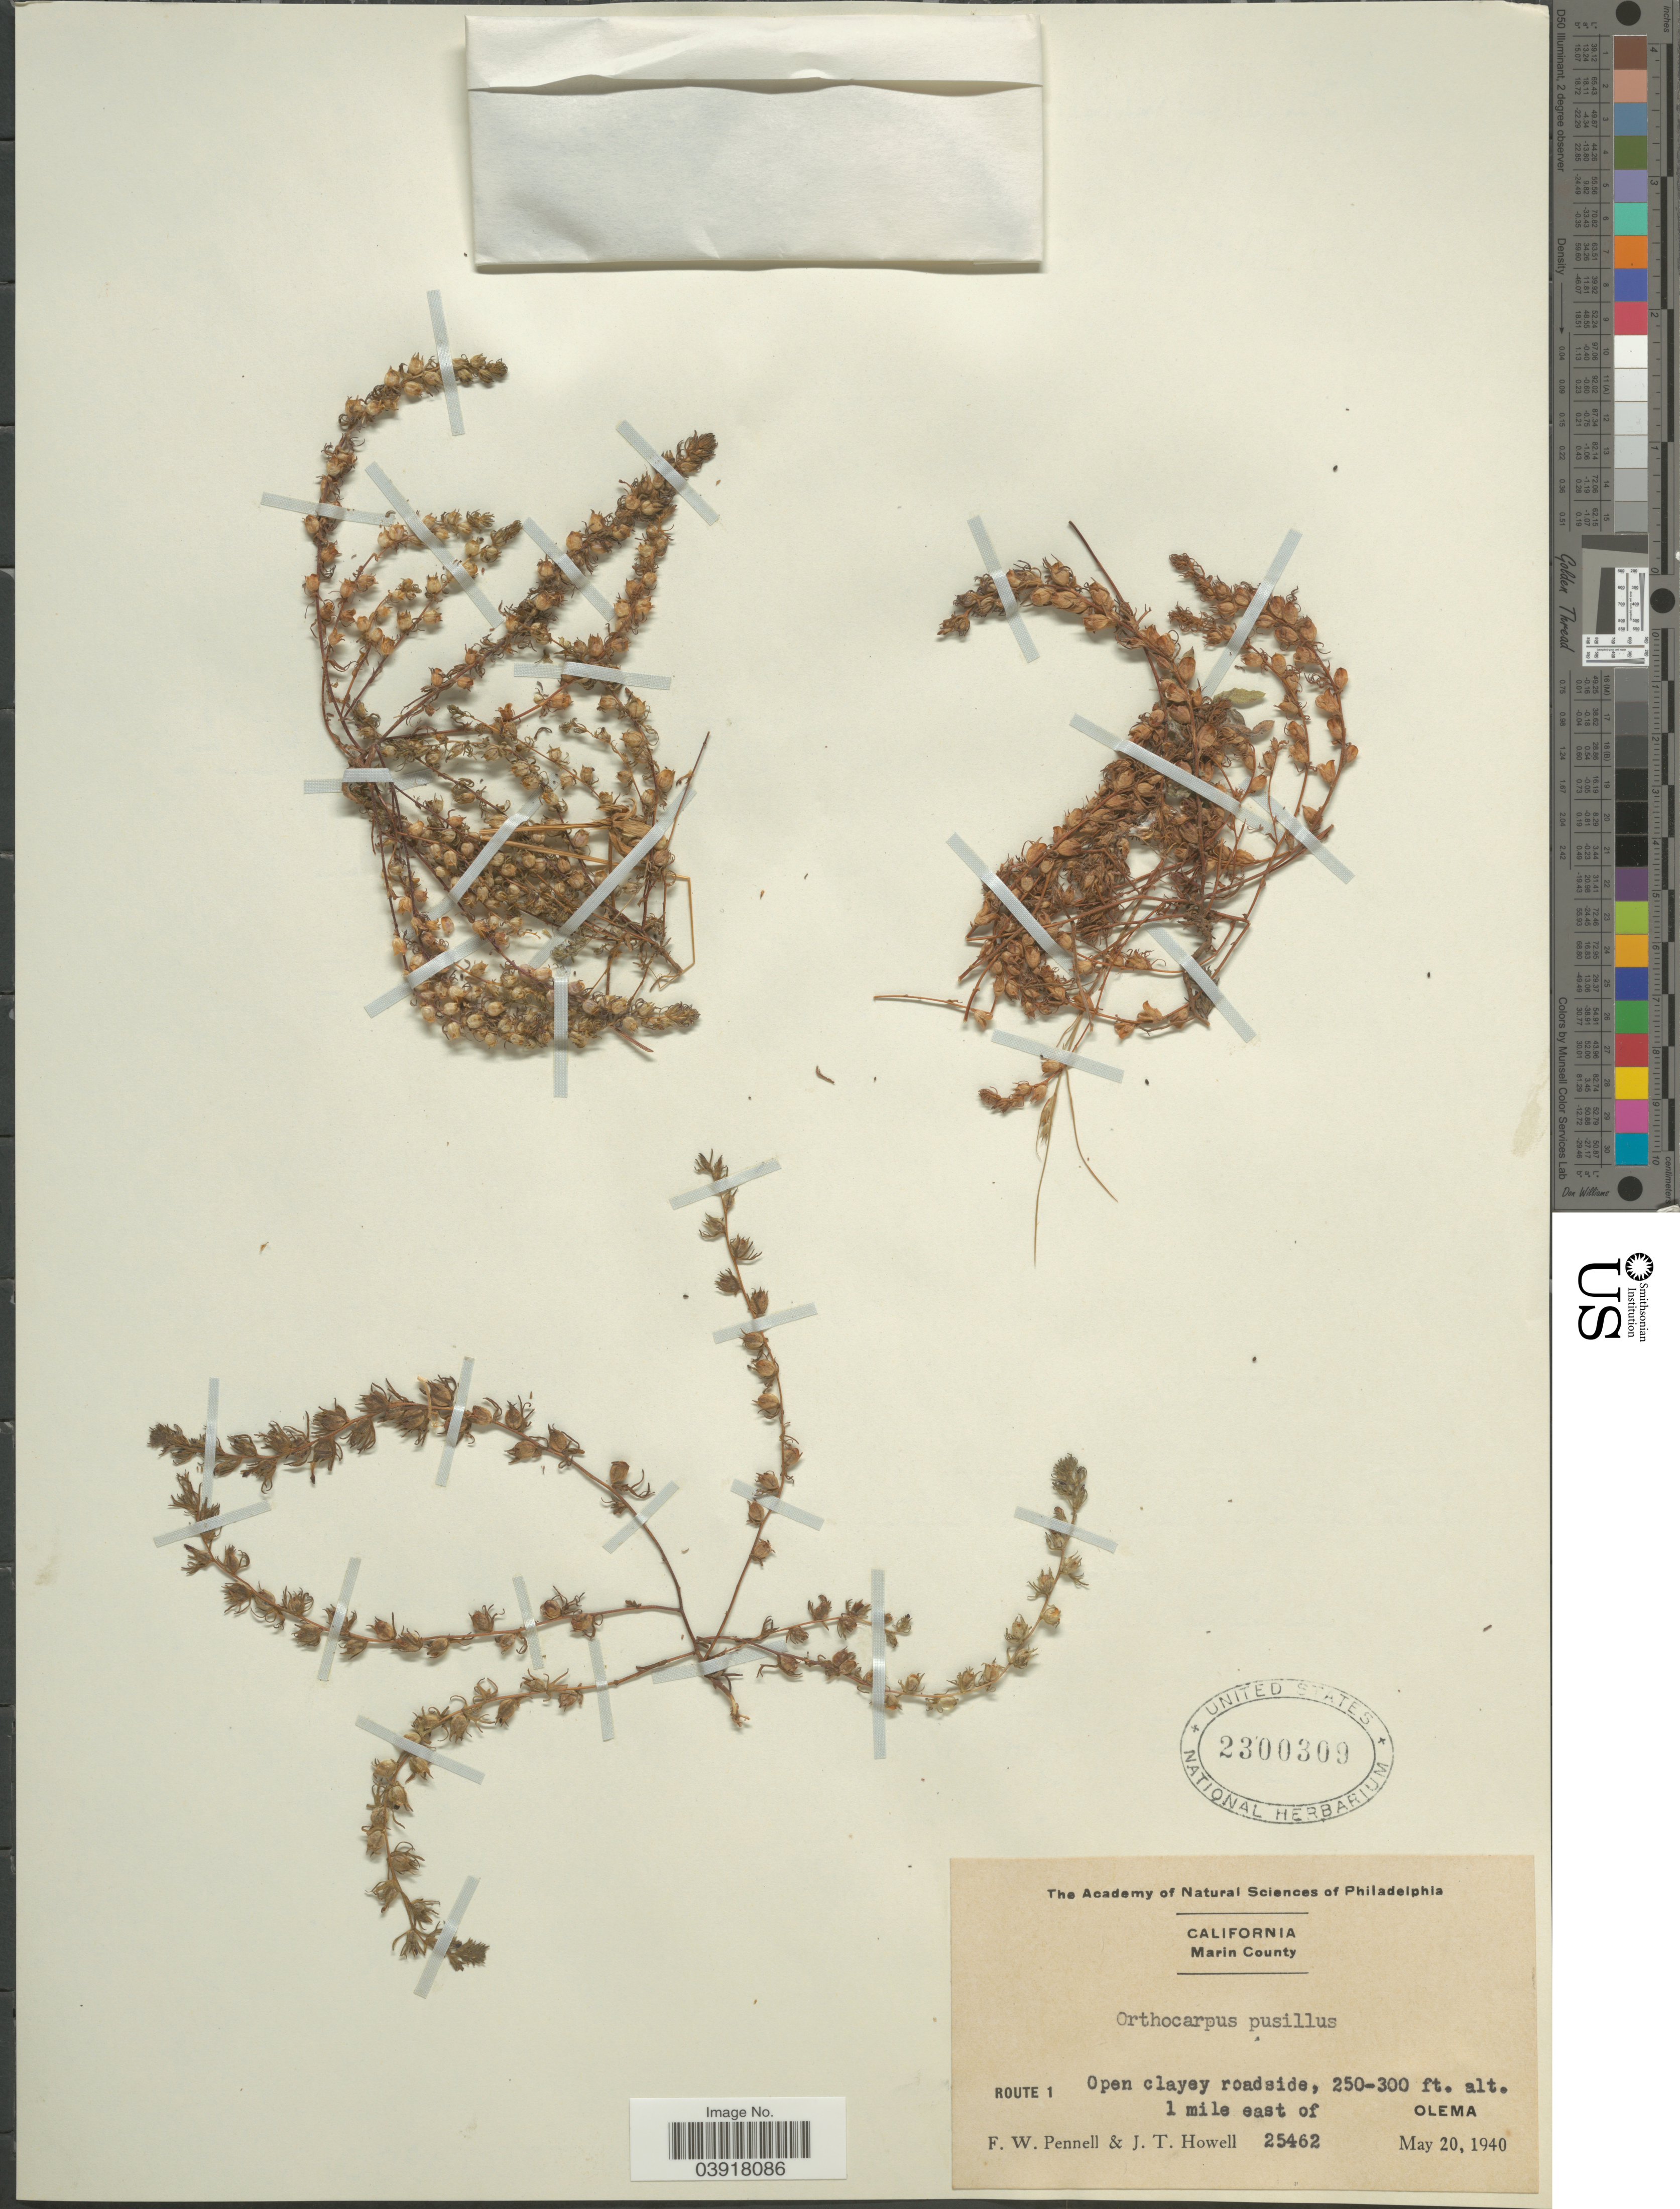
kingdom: Plantae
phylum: Tracheophyta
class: Magnoliopsida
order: Lamiales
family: Orobanchaceae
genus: Orthocarpus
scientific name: Orthocarpus pusillus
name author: Benth.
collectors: F. W. Pennell & J. T. Howell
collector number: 25462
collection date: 1940-05-20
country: United States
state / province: California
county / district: Marin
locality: Marin County. Route 1. 1 mile east of Olema.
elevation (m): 76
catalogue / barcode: US 2300309